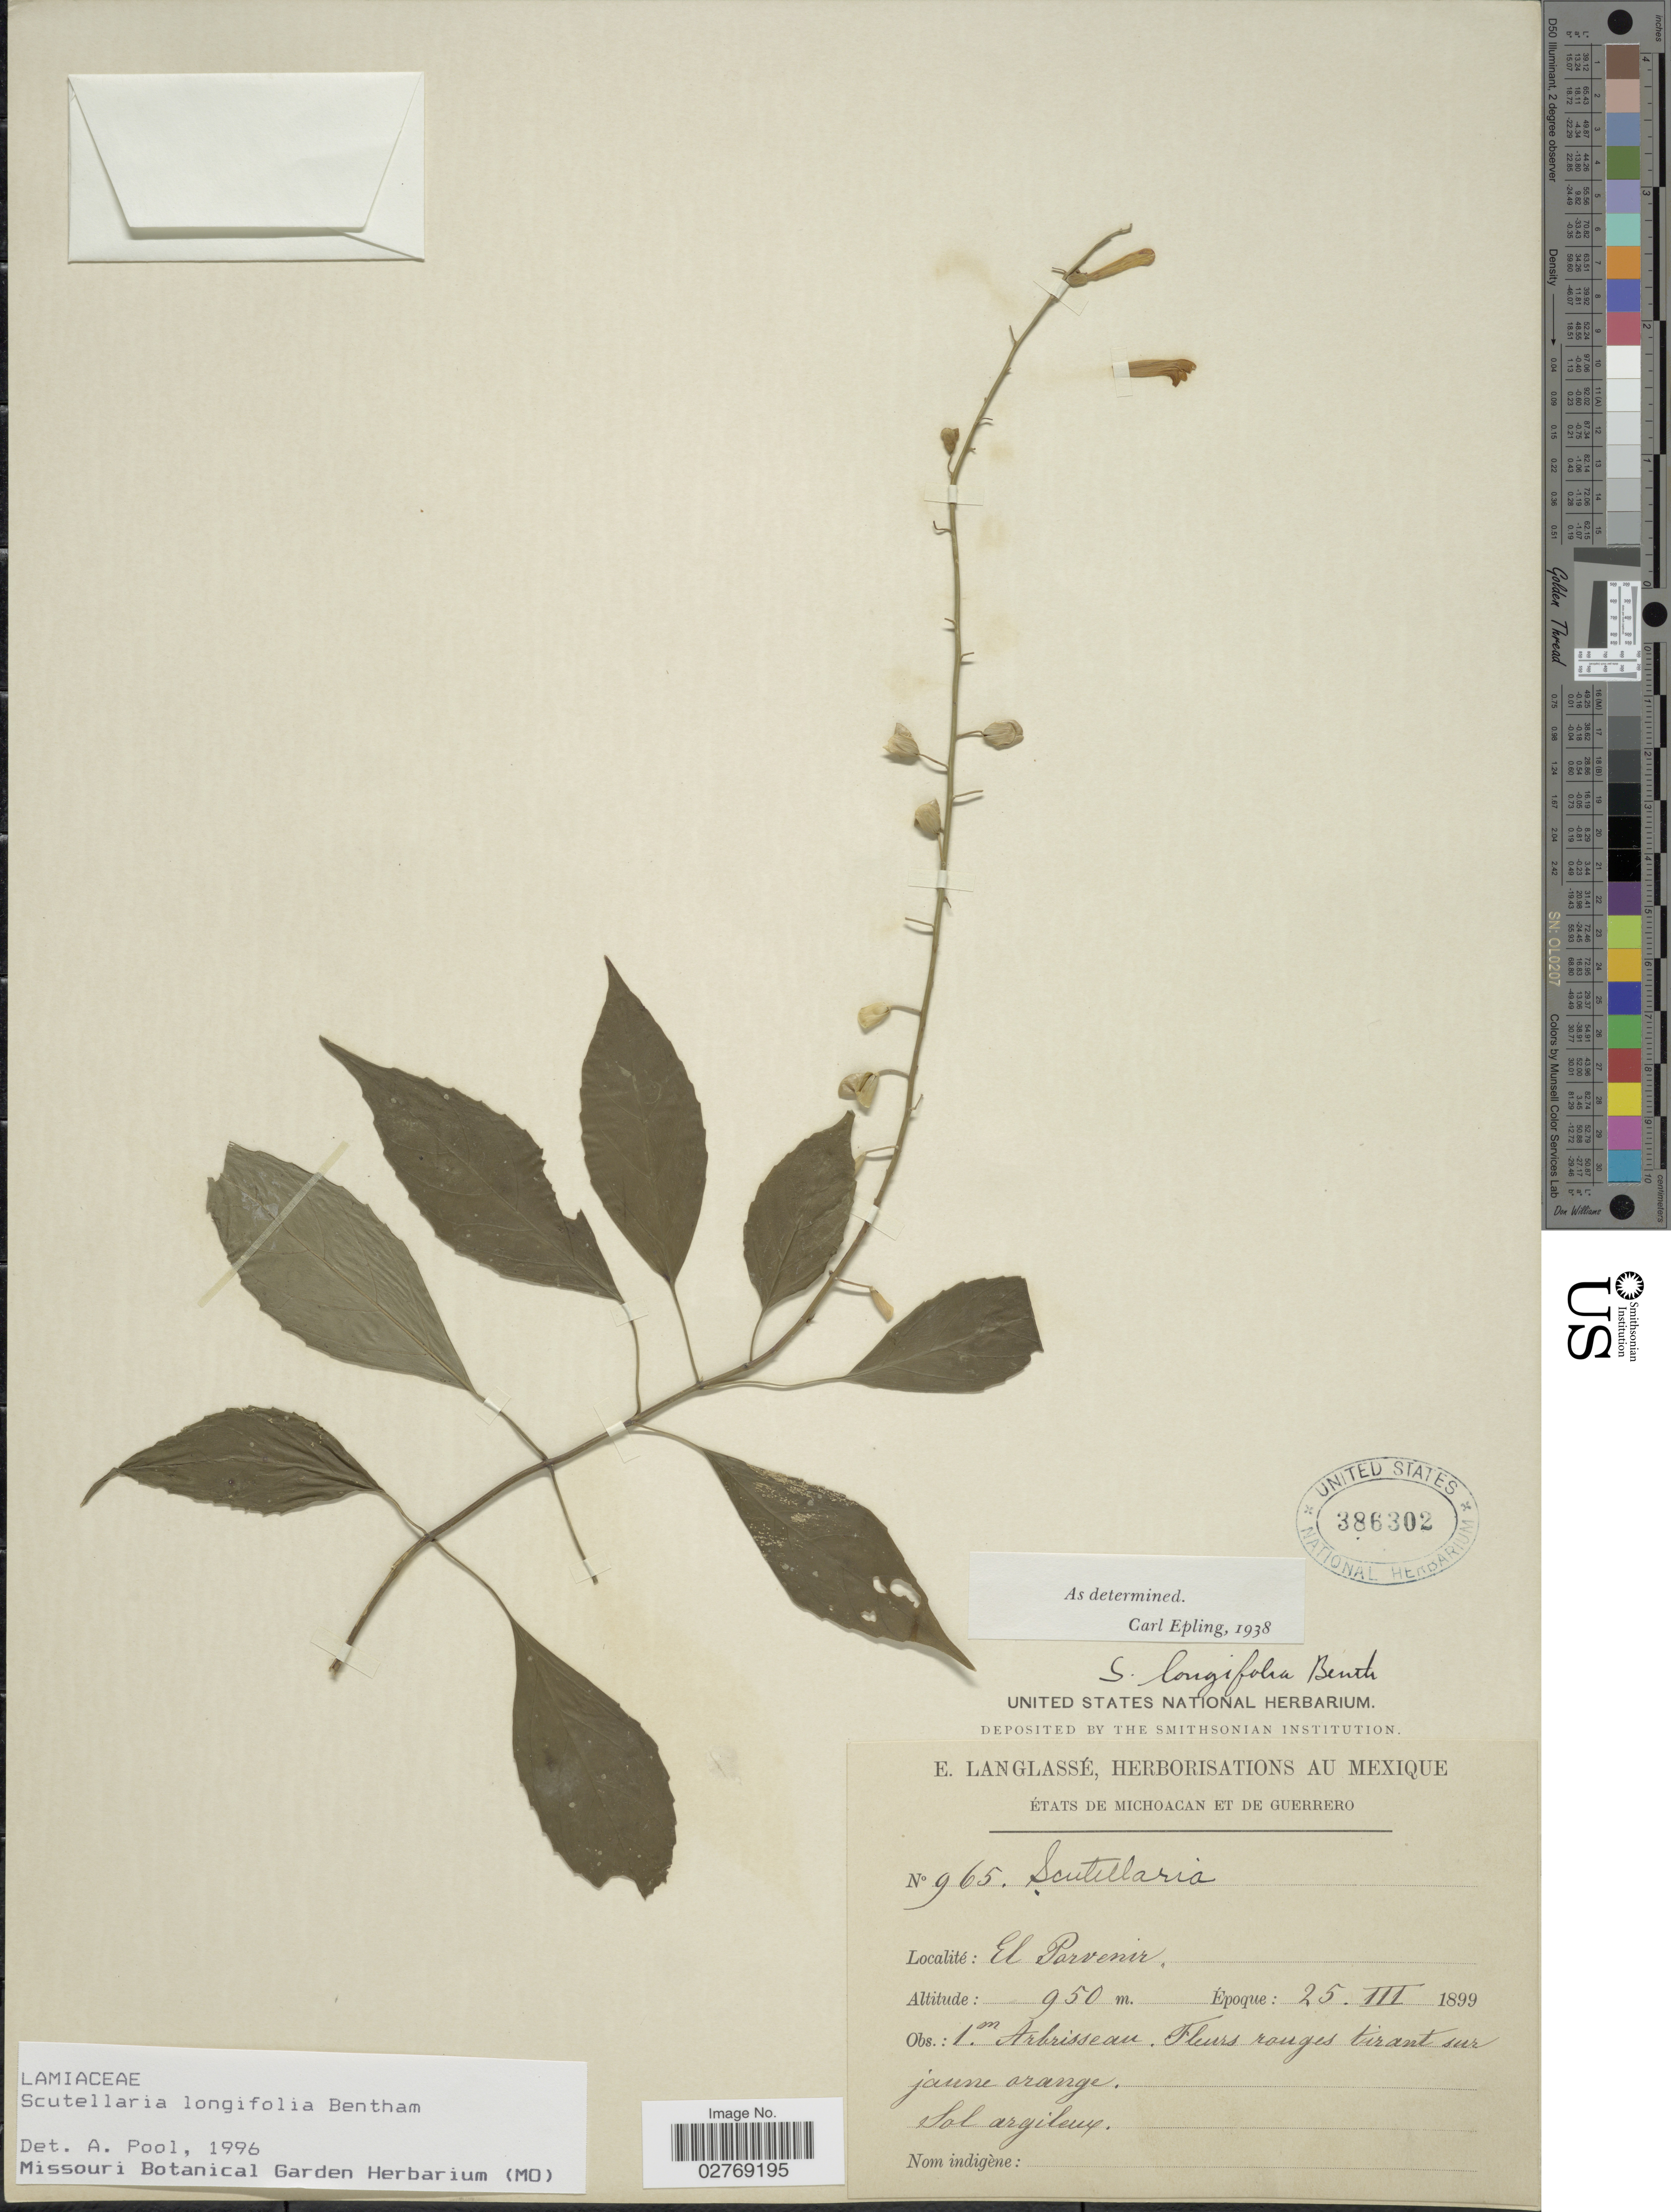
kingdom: Plantae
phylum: Tracheophyta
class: Magnoliopsida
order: Lamiales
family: Lamiaceae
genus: Scutellaria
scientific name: Scutellaria longifolia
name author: Donn. Sm.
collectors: E. Langlassé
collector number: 965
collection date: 1899-03-25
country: Mexico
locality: États de Michoacan et de Guerrero. El Parvenir.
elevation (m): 950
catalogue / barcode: US 386302